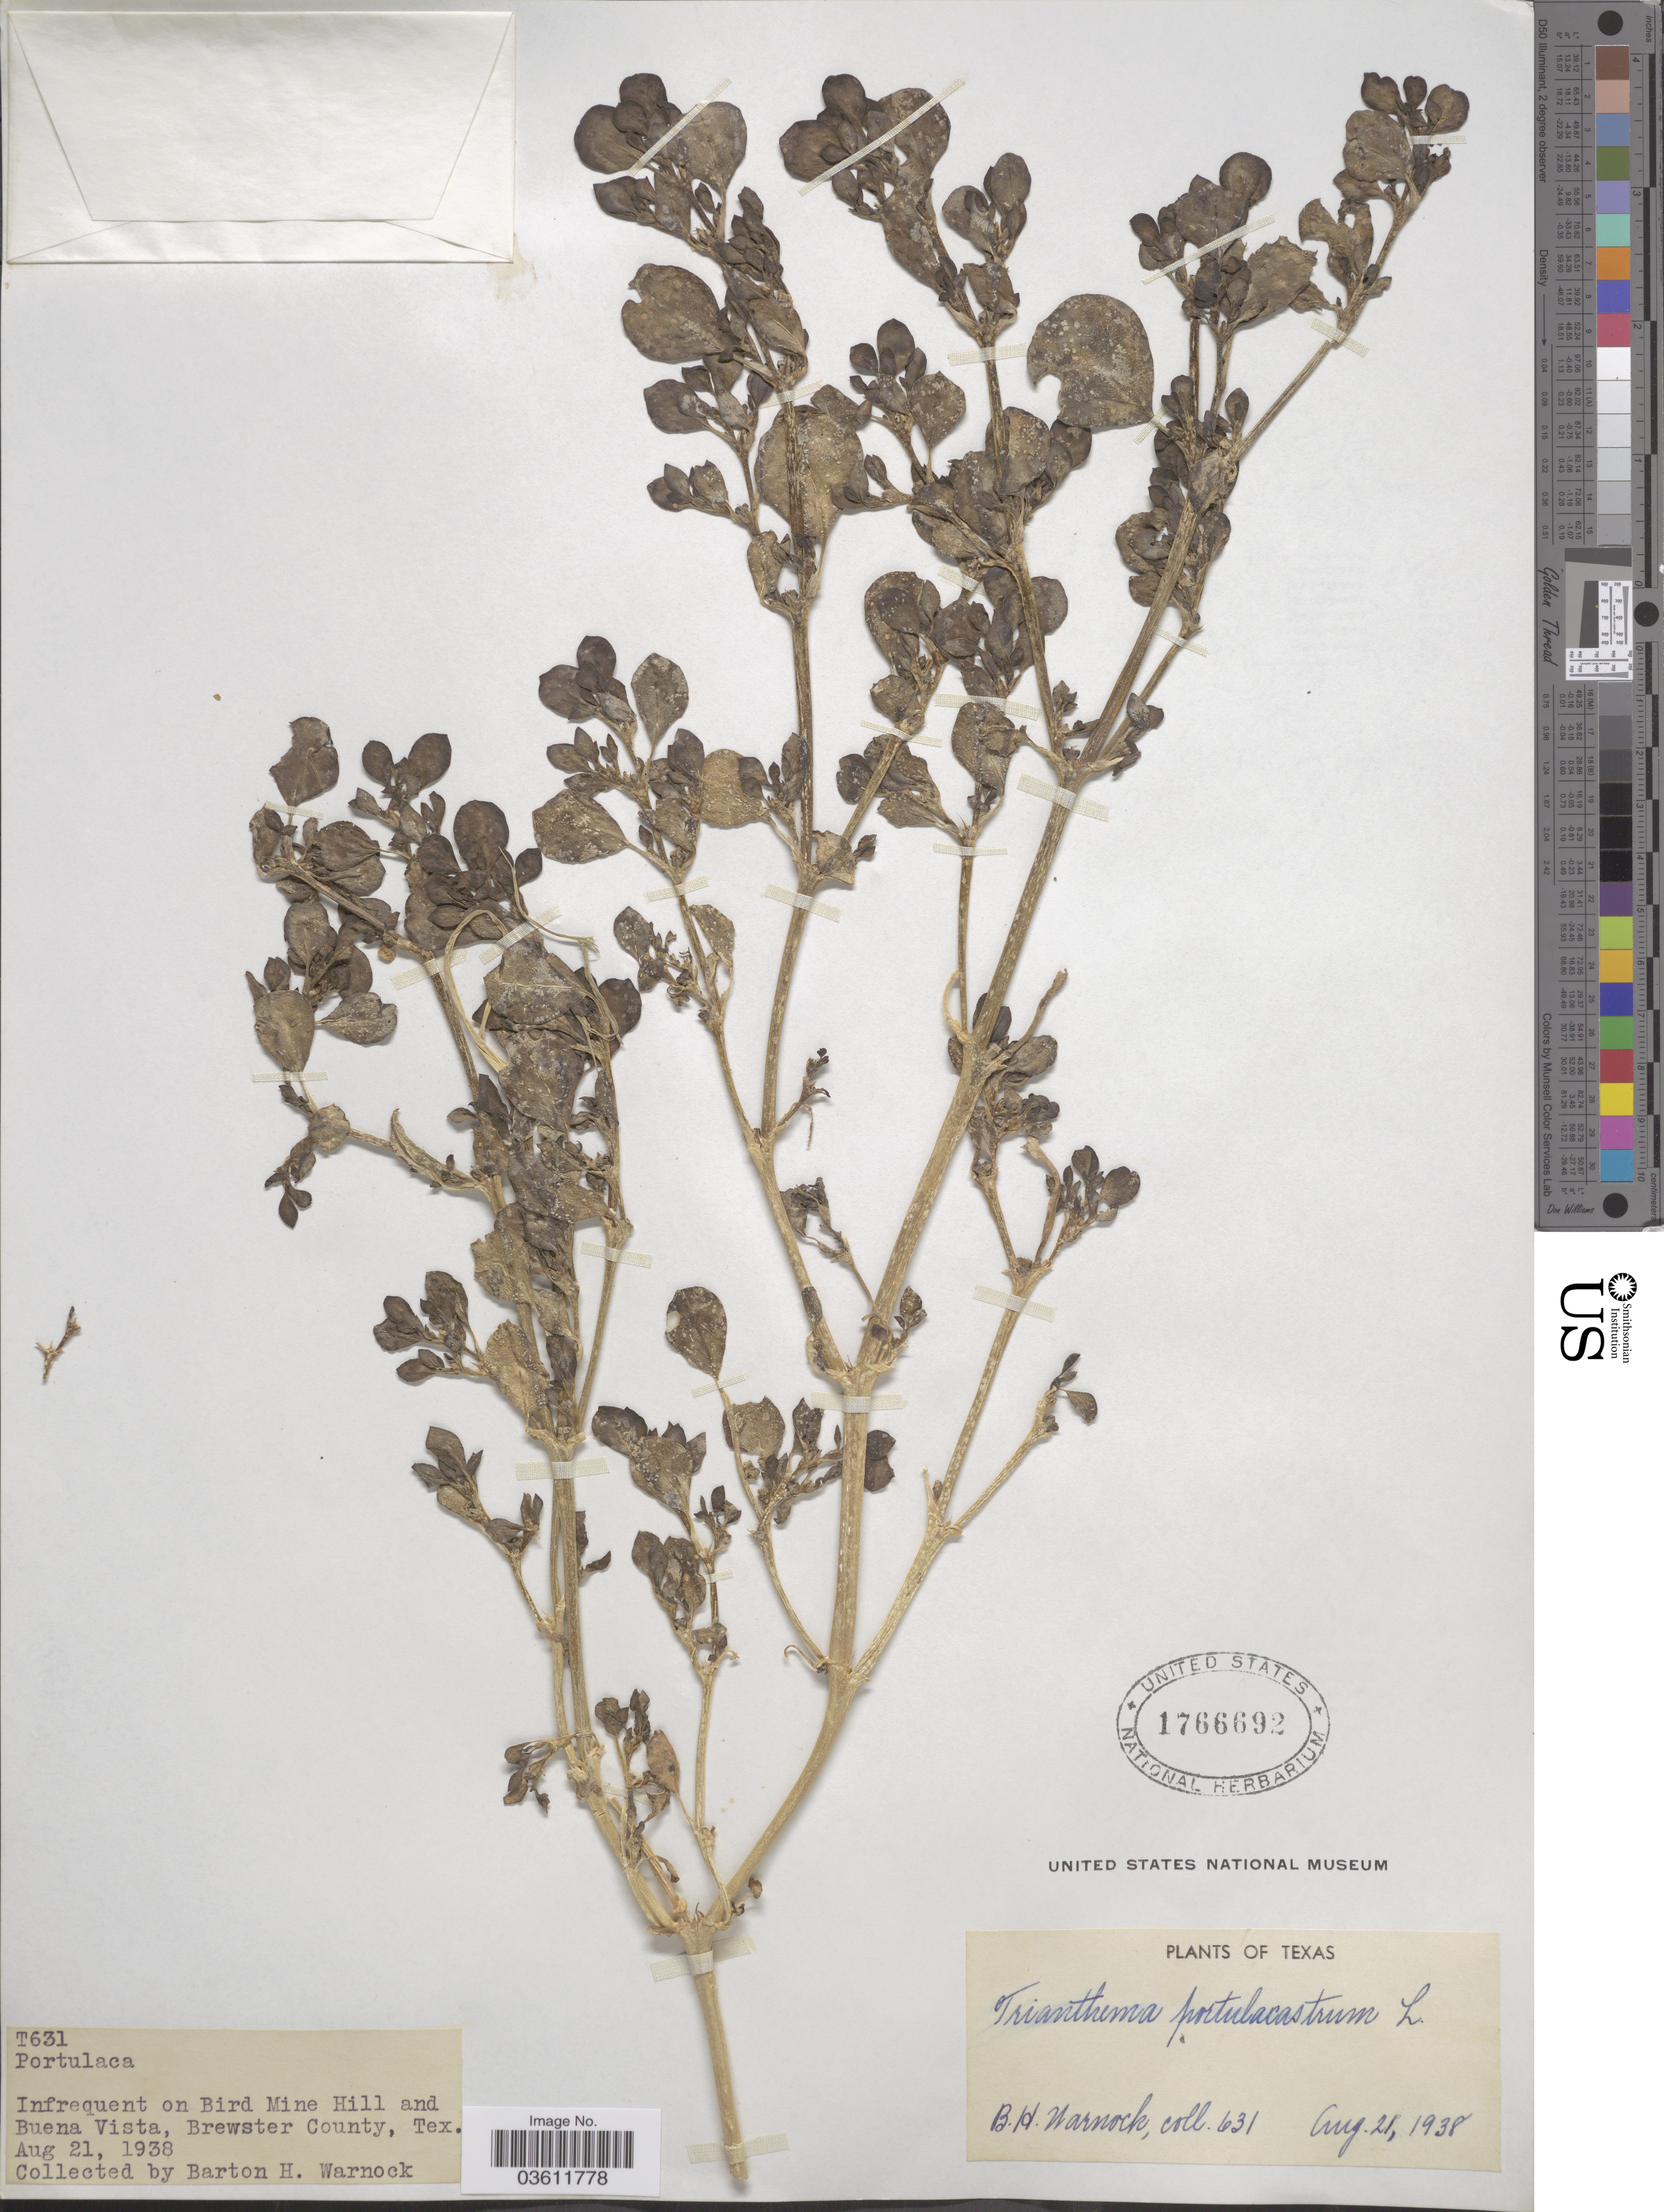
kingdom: Plantae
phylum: Tracheophyta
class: Magnoliopsida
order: Caryophyllales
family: Aizoaceae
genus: Trianthema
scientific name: Trianthema portulacastrum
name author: L.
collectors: B. H. Warnock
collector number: T631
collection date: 1938-08-21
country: United States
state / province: Texas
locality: Infrequent on Bird Mine Hill and Buena Vista, Brewster County.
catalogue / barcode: US 1766692